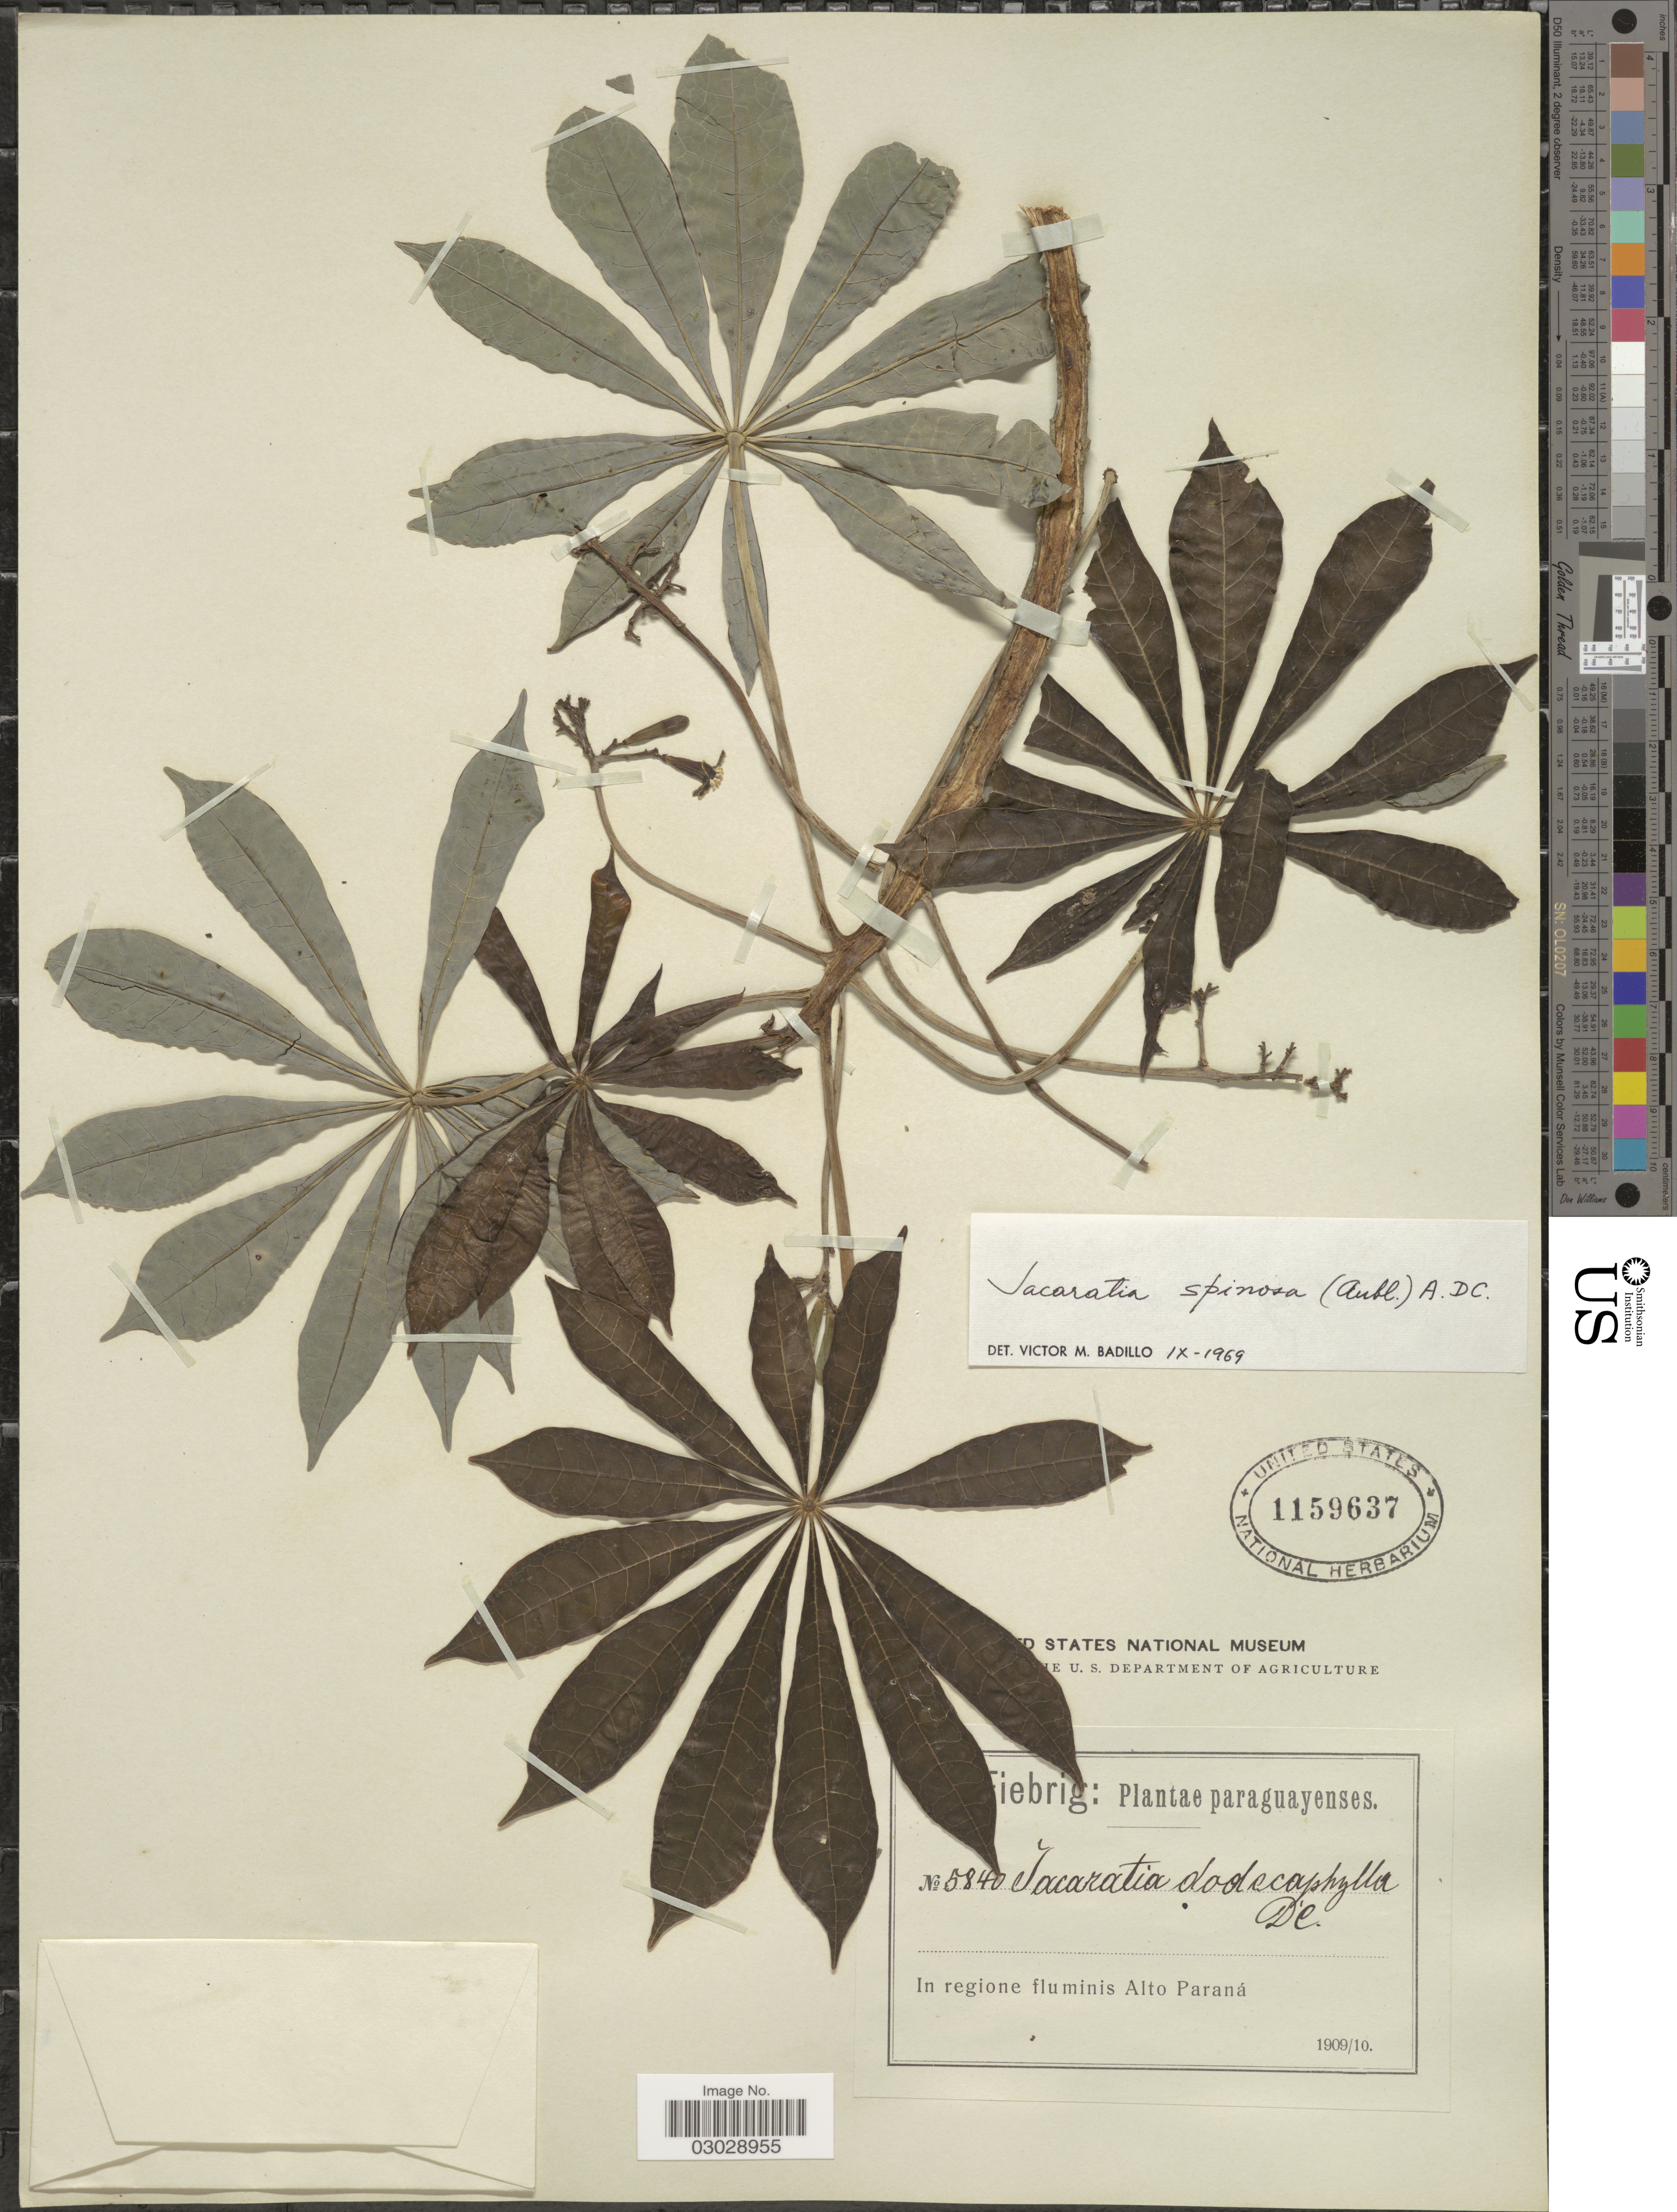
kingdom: Plantae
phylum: Tracheophyta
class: Magnoliopsida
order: Brassicales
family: Caricaceae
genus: Jacaratia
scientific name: Jacaratia spinosa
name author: (Aubl.) A. DC.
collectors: K. Fiebrig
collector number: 5840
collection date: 1909/1910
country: Paraguay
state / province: Alto Parana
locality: In regione fluminis Alto Paraná.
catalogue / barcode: US 1159637